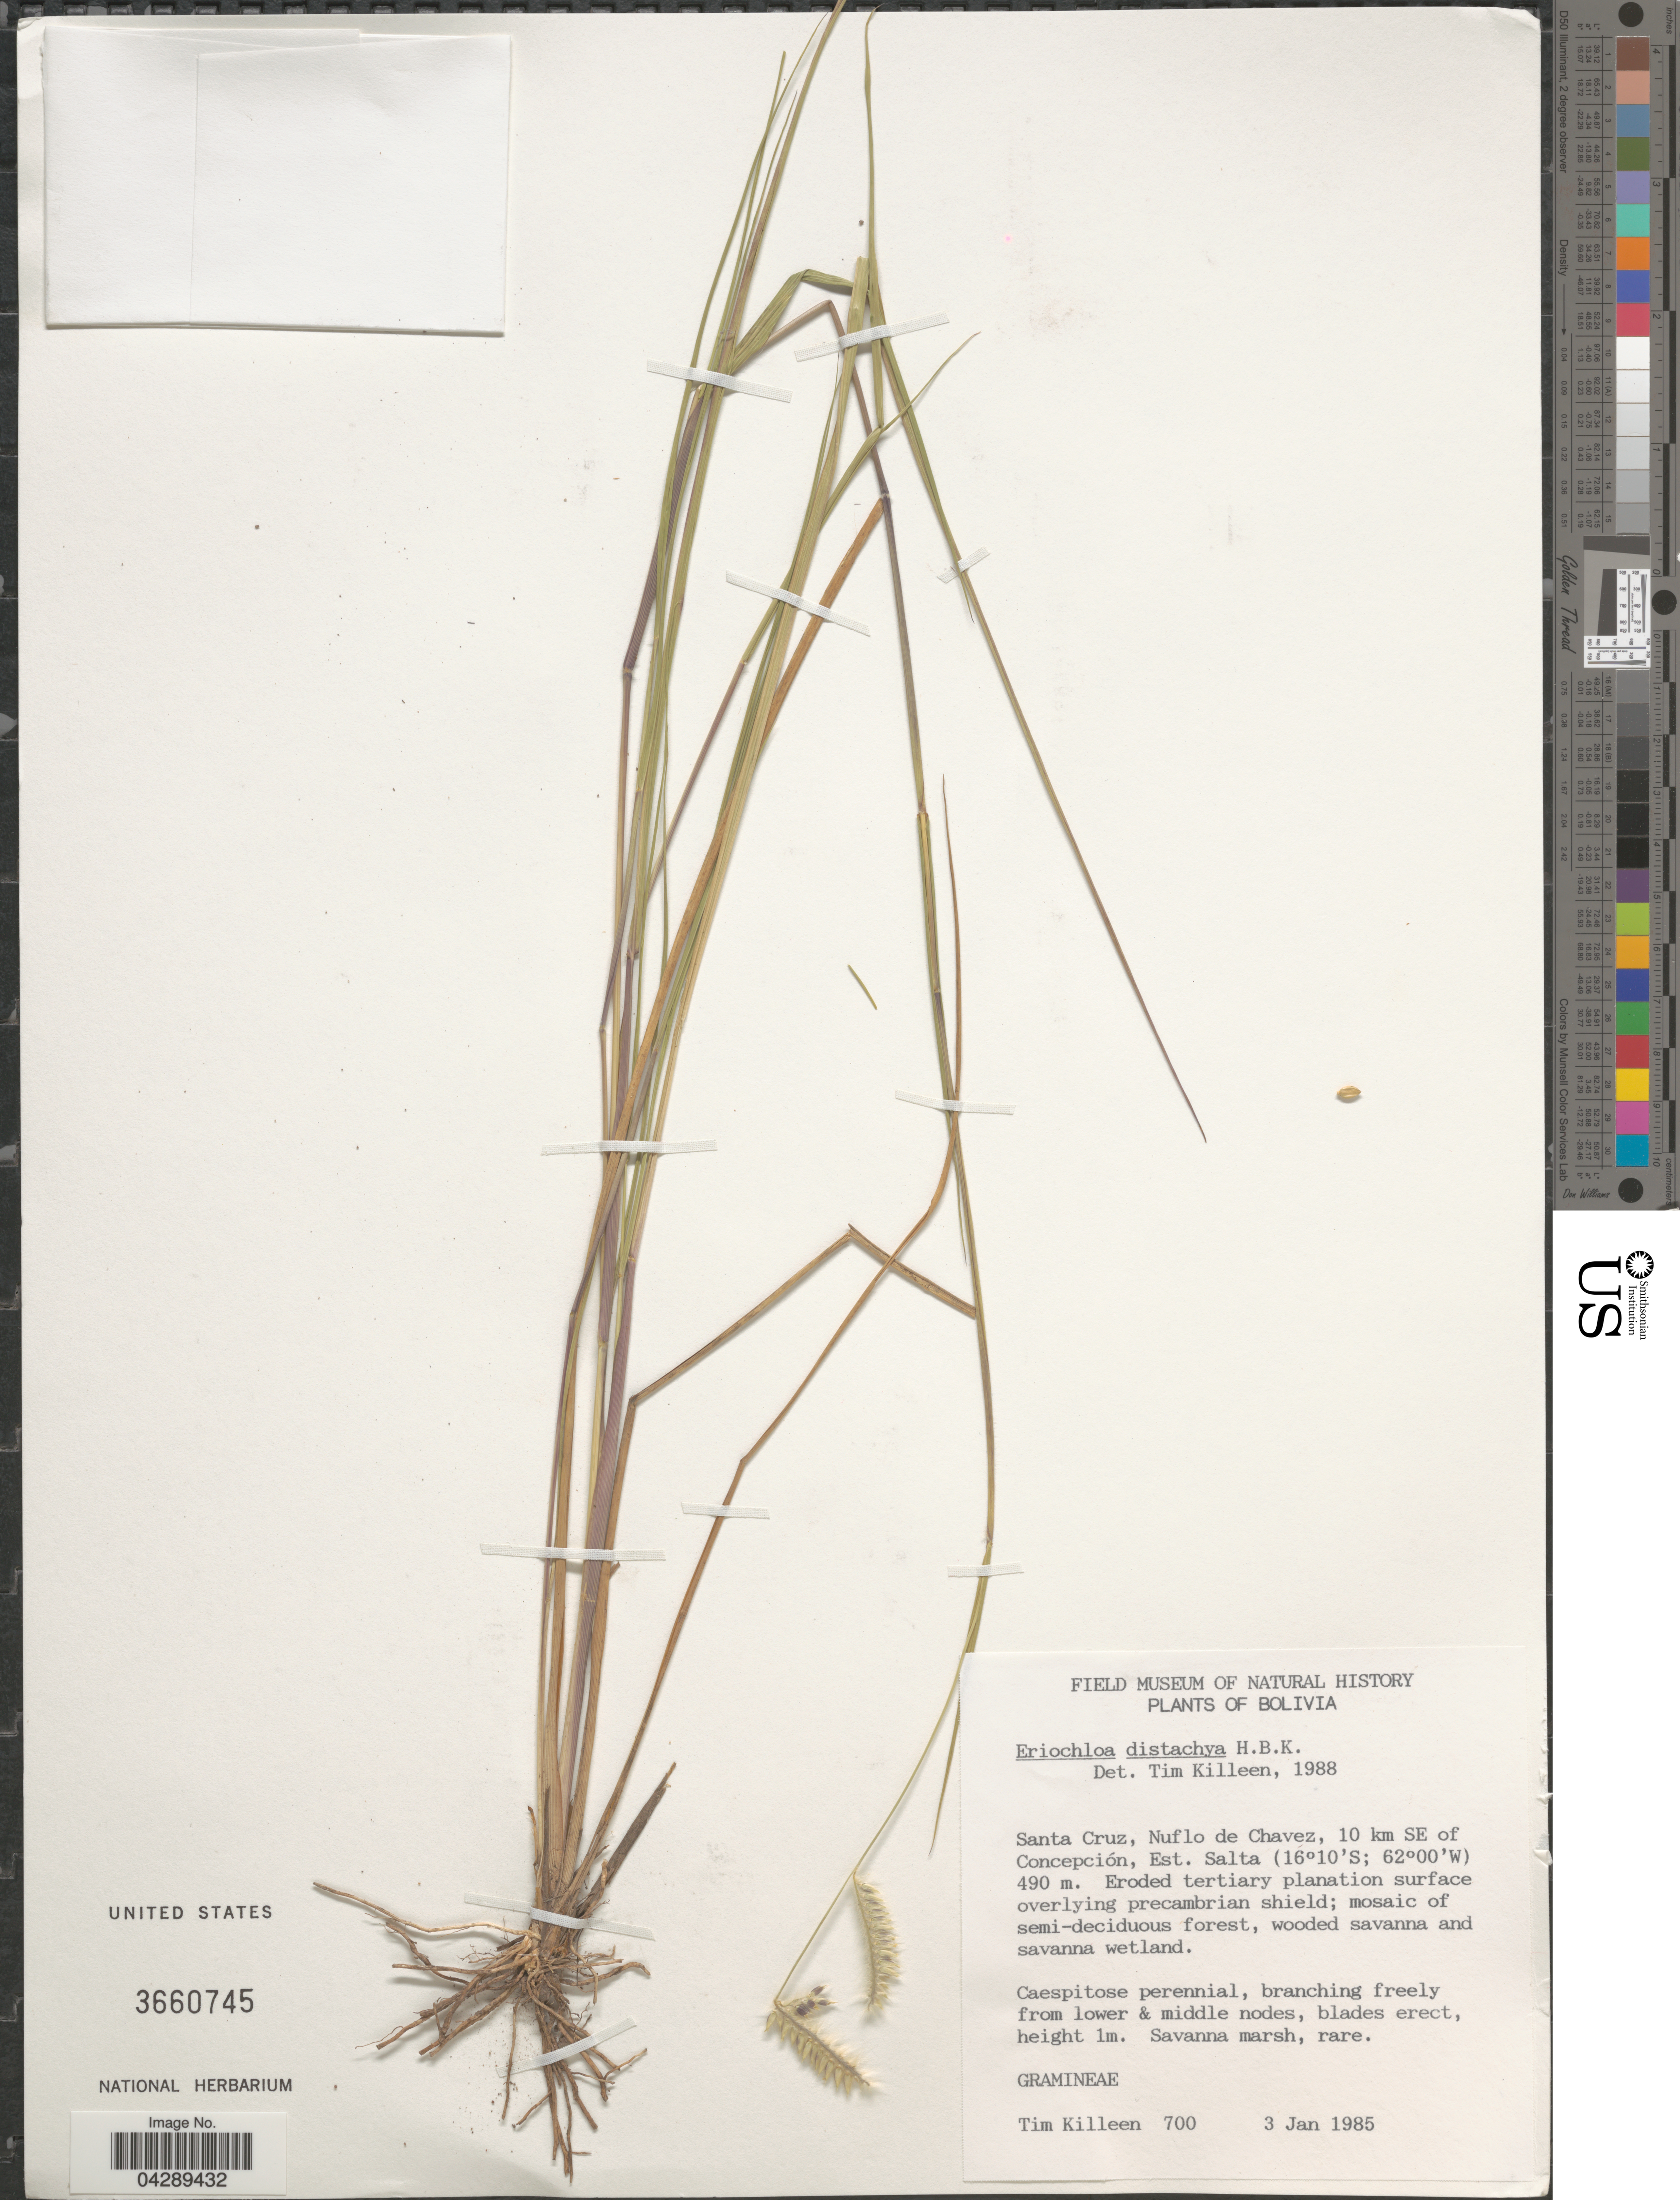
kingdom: Plantae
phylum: Tracheophyta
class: Liliopsida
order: Poales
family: Poaceae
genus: Eriochloa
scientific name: Eriochloa distachya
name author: Kunth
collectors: T. J. Killeen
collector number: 700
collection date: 1985-01-03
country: Bolivia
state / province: Santa Cruz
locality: Nuflo de Chavez, 10 km SE of Concepción, Est. Salta.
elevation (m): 490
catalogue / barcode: US 3660745